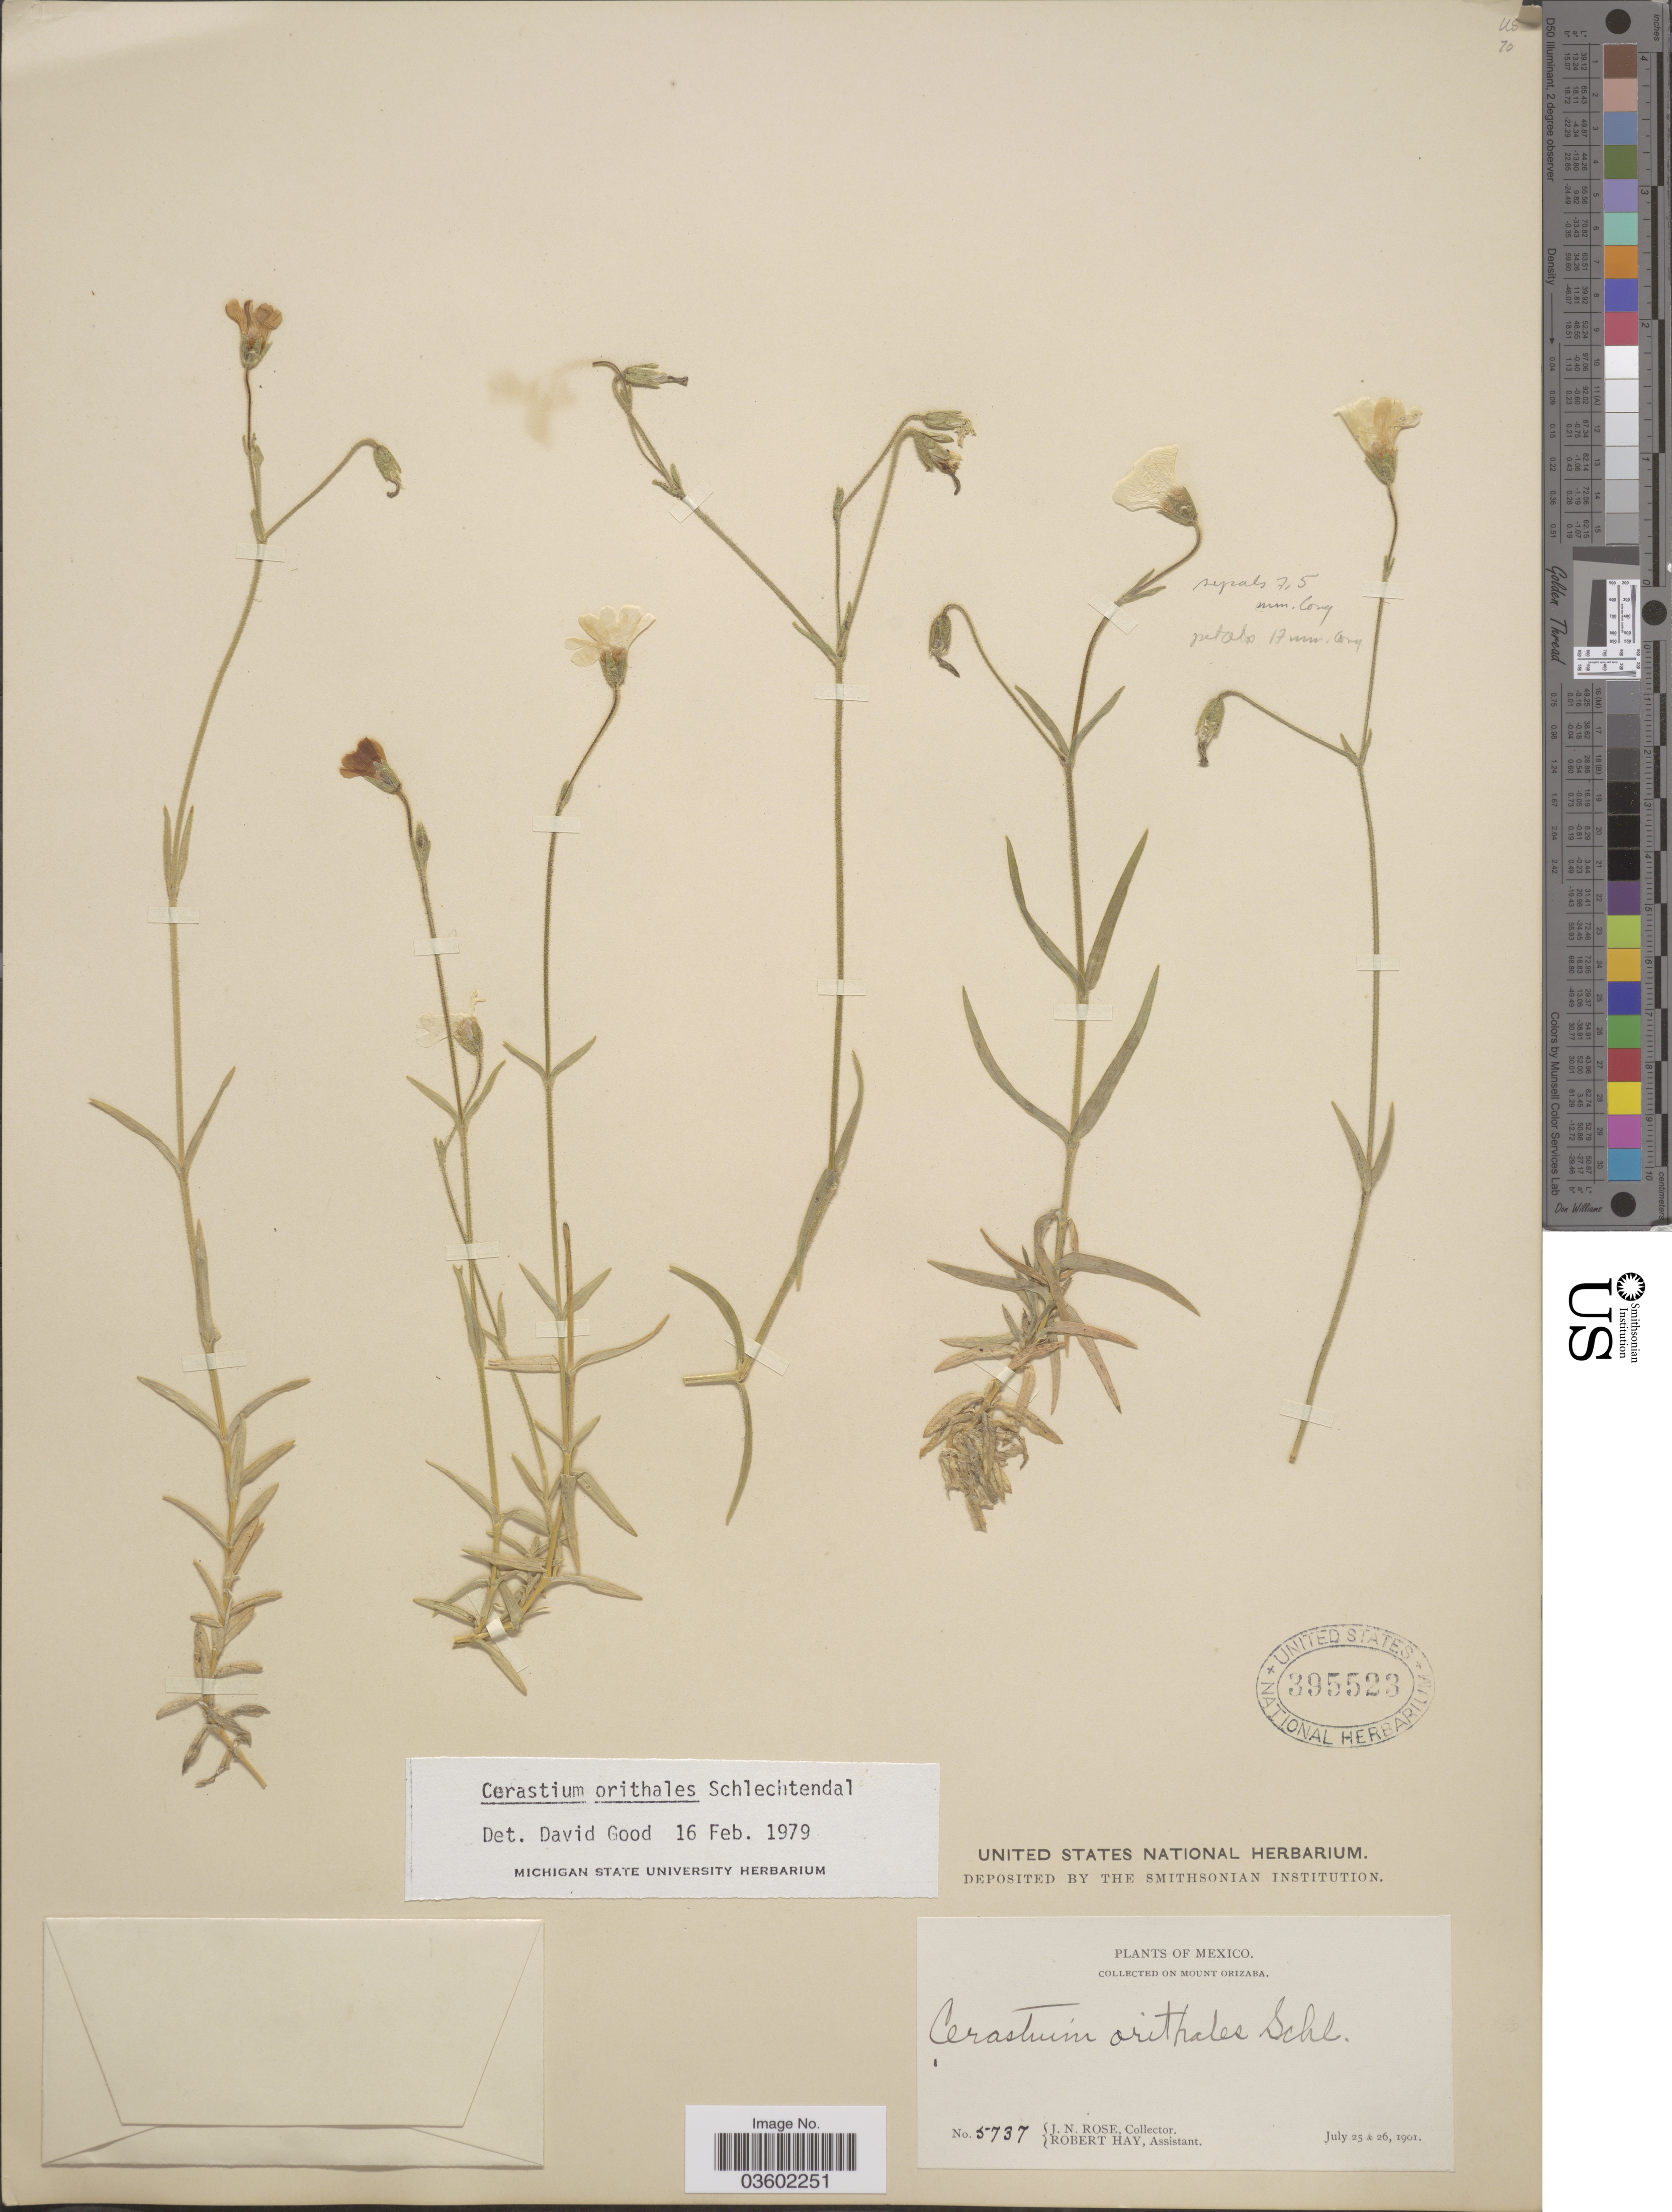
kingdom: Plantae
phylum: Tracheophyta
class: Magnoliopsida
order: Caryophyllales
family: Caryophyllaceae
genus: Cerastium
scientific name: Cerastium orithales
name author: Schltdl.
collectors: J. N. Rose & R. Hay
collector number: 5737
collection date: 1901-07-25/1901-07-26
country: Mexico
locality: On Mount Orizaba.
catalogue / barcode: US 395523